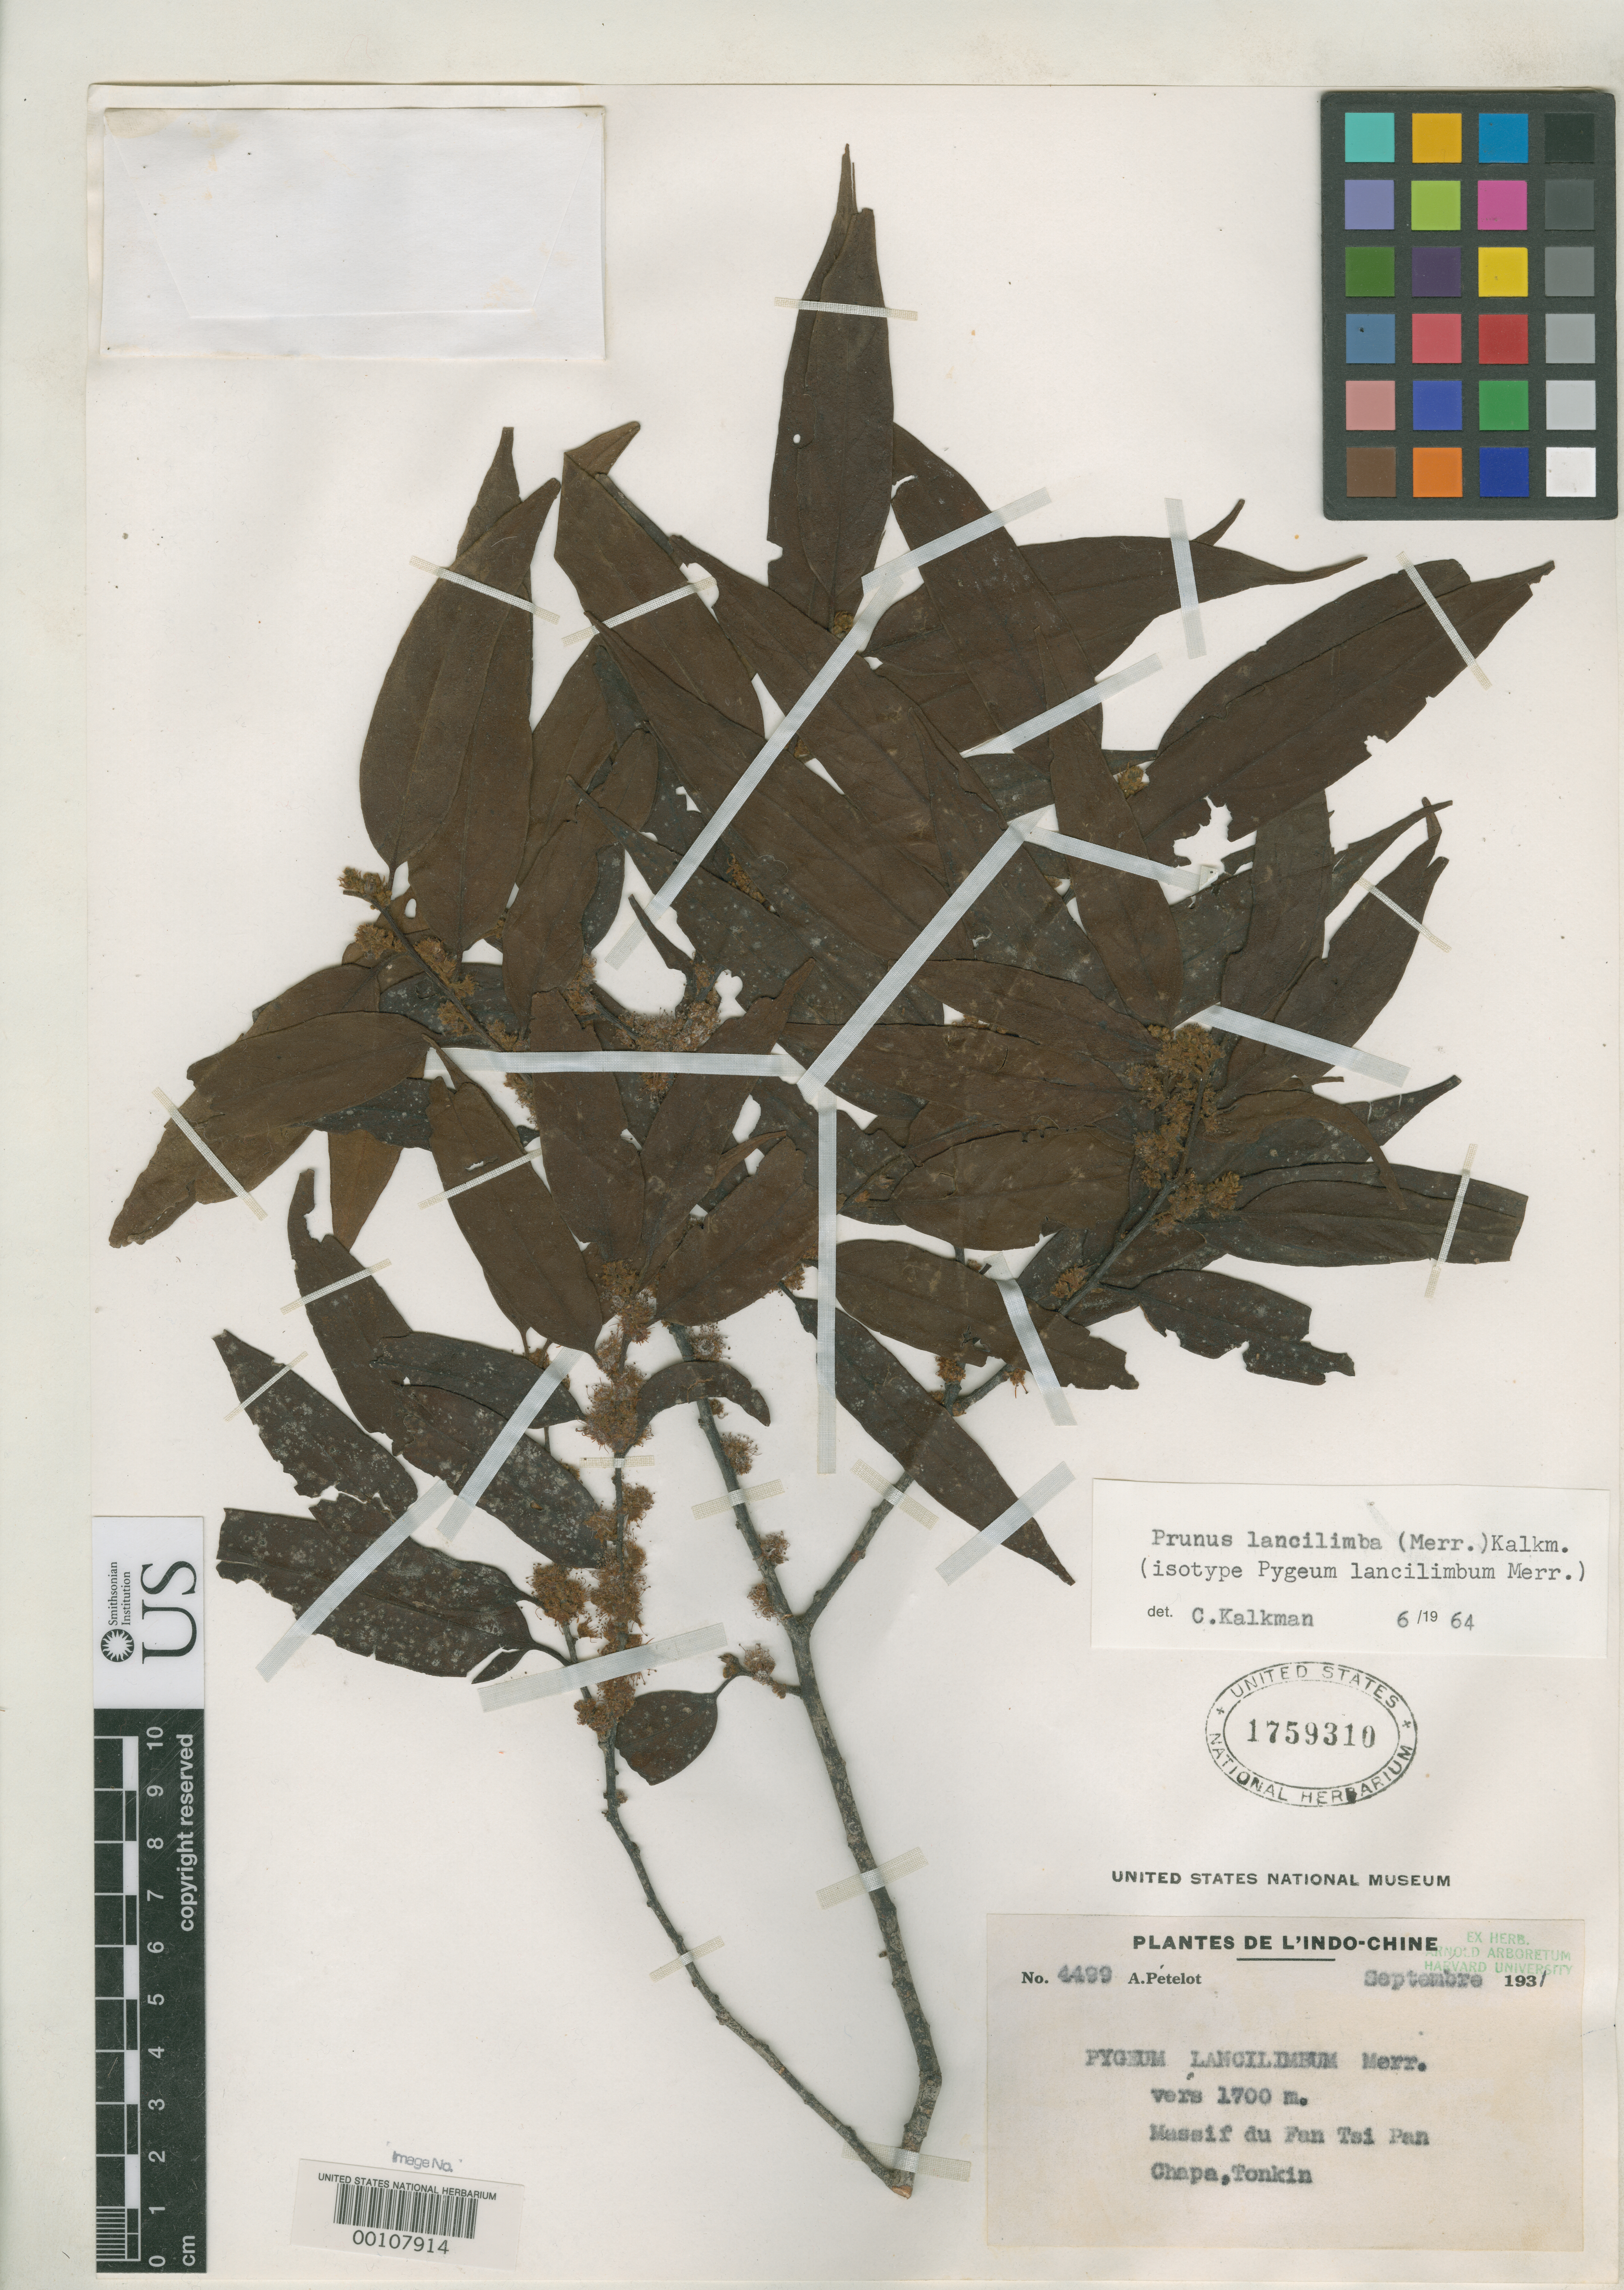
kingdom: Plantae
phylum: Tracheophyta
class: Magnoliopsida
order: Rosales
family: Rosaceae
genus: Pygeum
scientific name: Pygeum lancilimbum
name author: Merr.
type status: Isotype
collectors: P. A. Pételot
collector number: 4499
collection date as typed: Sep 1931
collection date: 1931-09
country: Vietnam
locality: Tonkin, Chapa.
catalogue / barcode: US 1759310